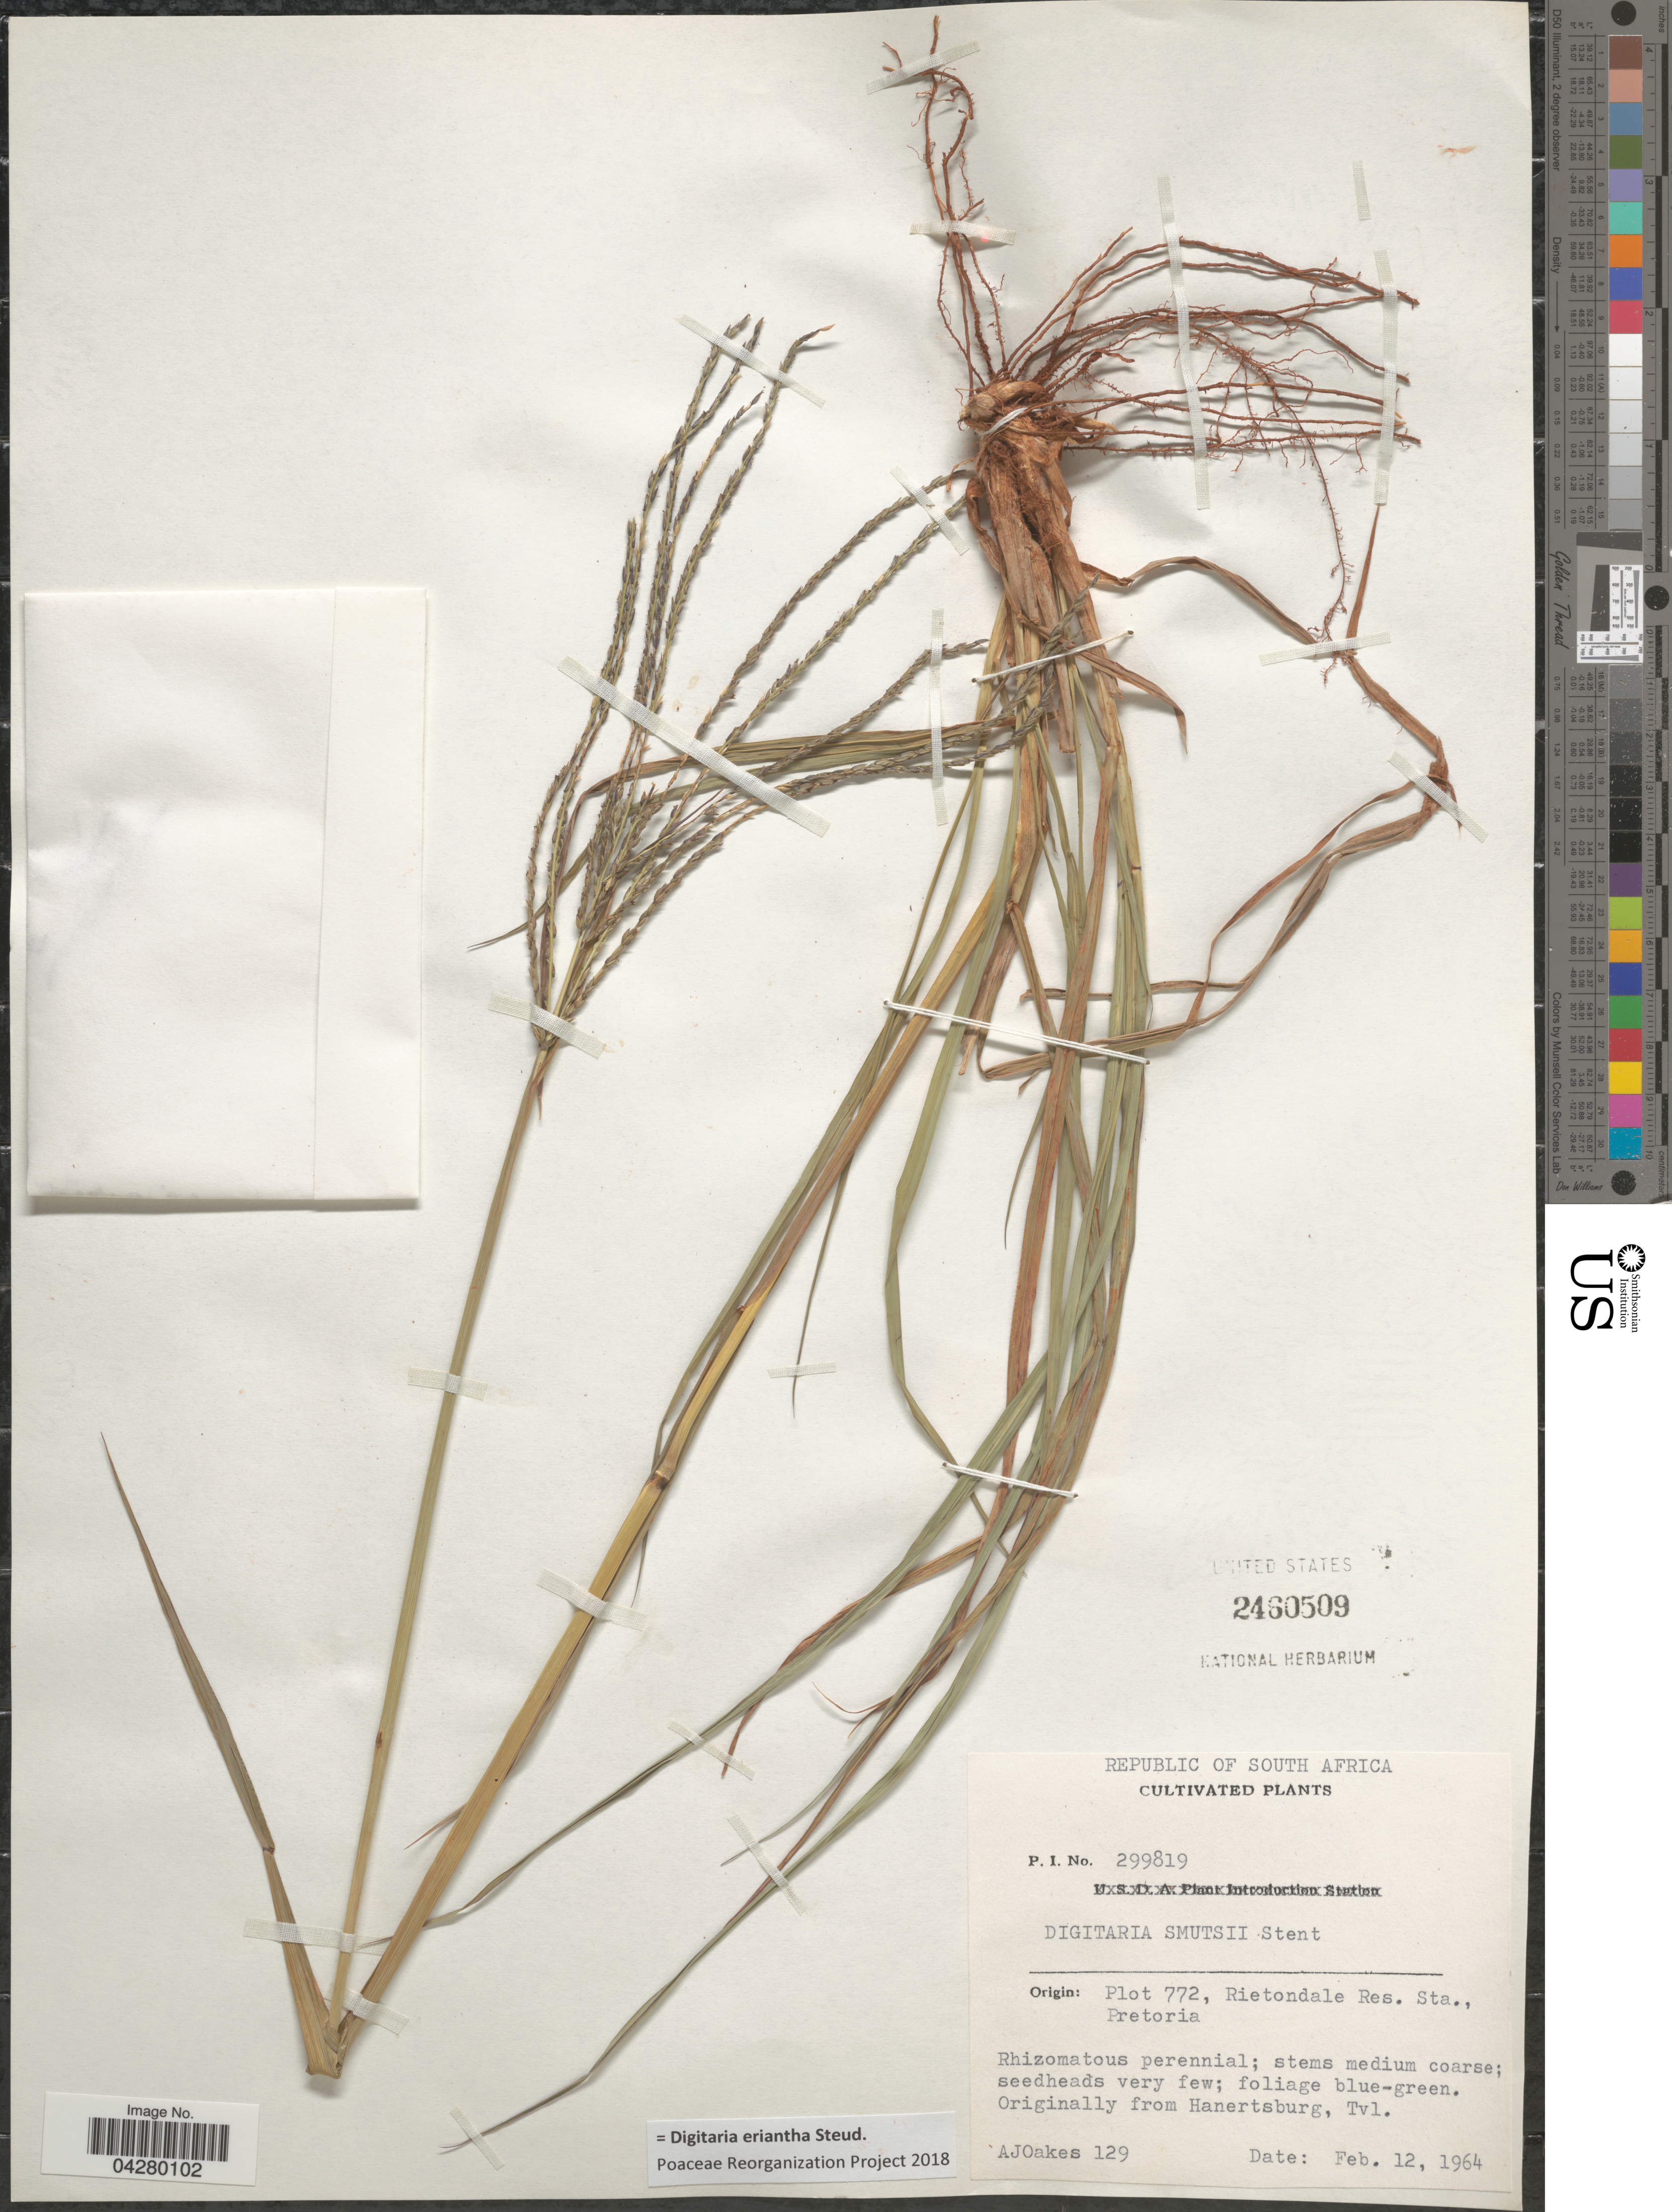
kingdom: Plantae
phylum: Tracheophyta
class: Liliopsida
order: Poales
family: Poaceae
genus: Digitaria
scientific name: Digitaria eriantha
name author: Steud.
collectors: A. Oakes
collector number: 129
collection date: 1964-02-12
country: South Africa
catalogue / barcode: US 2460509